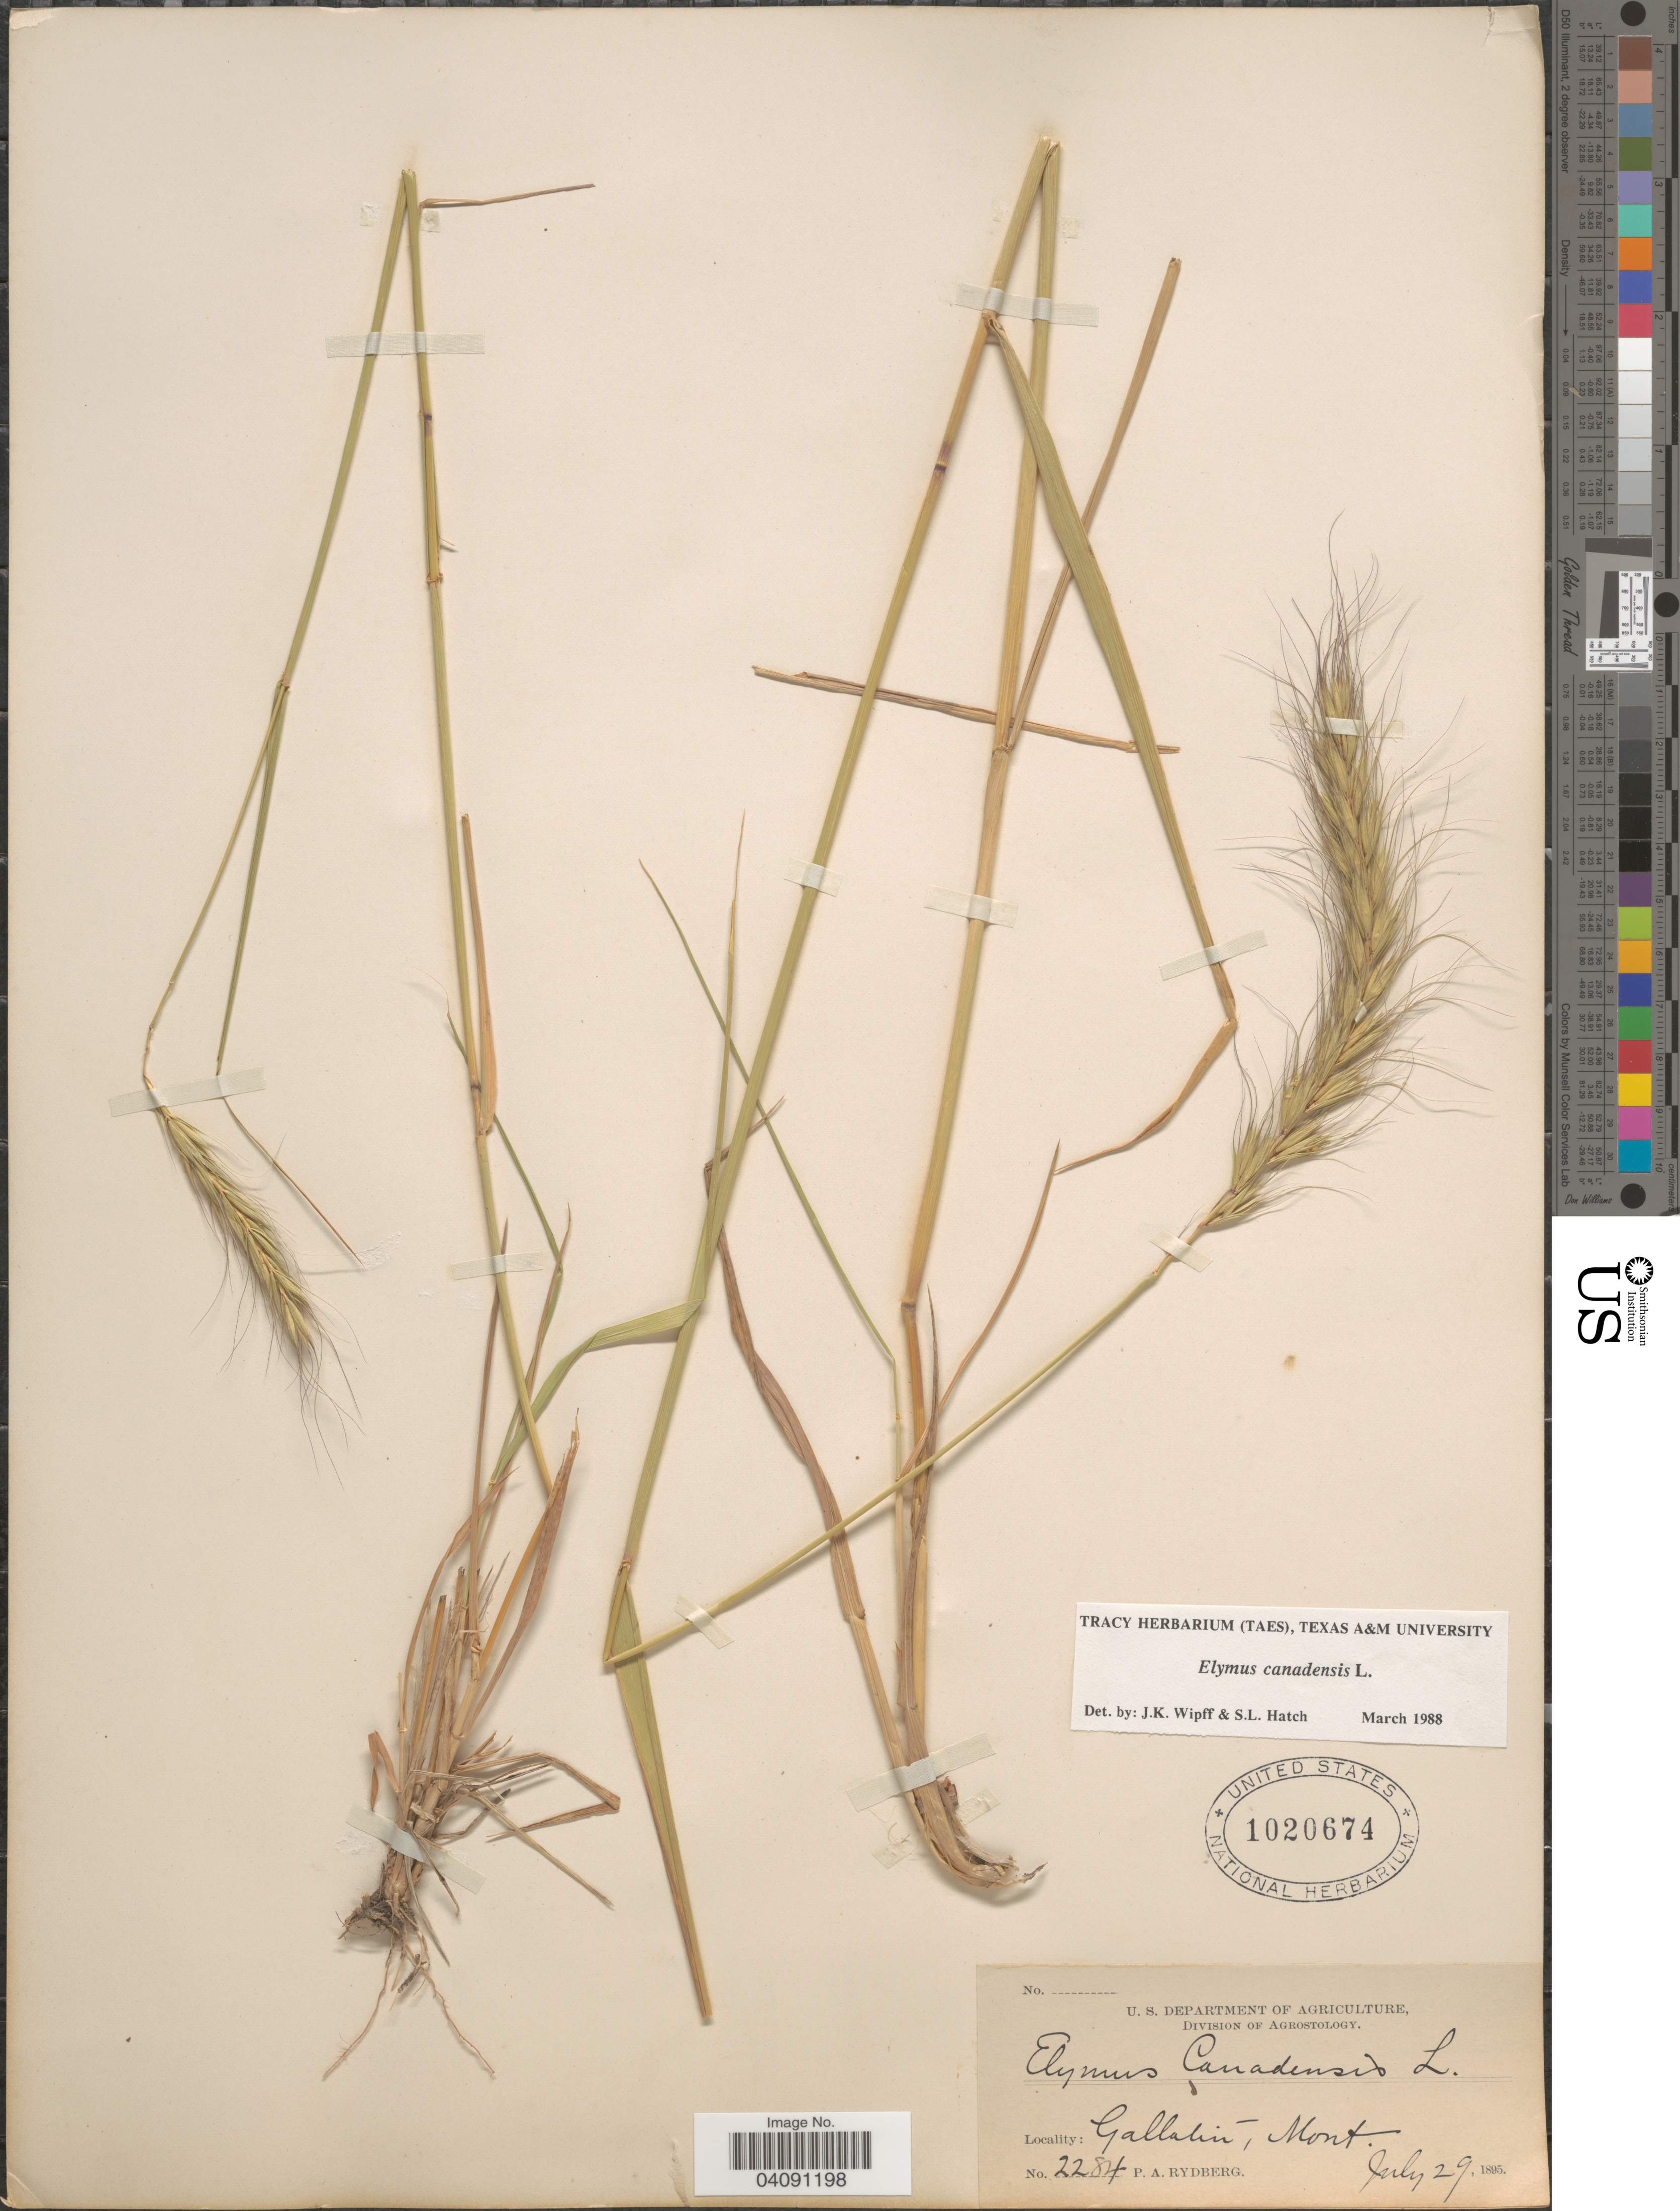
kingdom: Plantae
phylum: Tracheophyta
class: Liliopsida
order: Poales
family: Poaceae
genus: Elymus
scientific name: Elymus canadensis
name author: L.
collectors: P. A. Rydberg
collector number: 2284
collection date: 1895-07-29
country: United States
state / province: Montana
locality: Gallatin.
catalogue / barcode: US 1020674